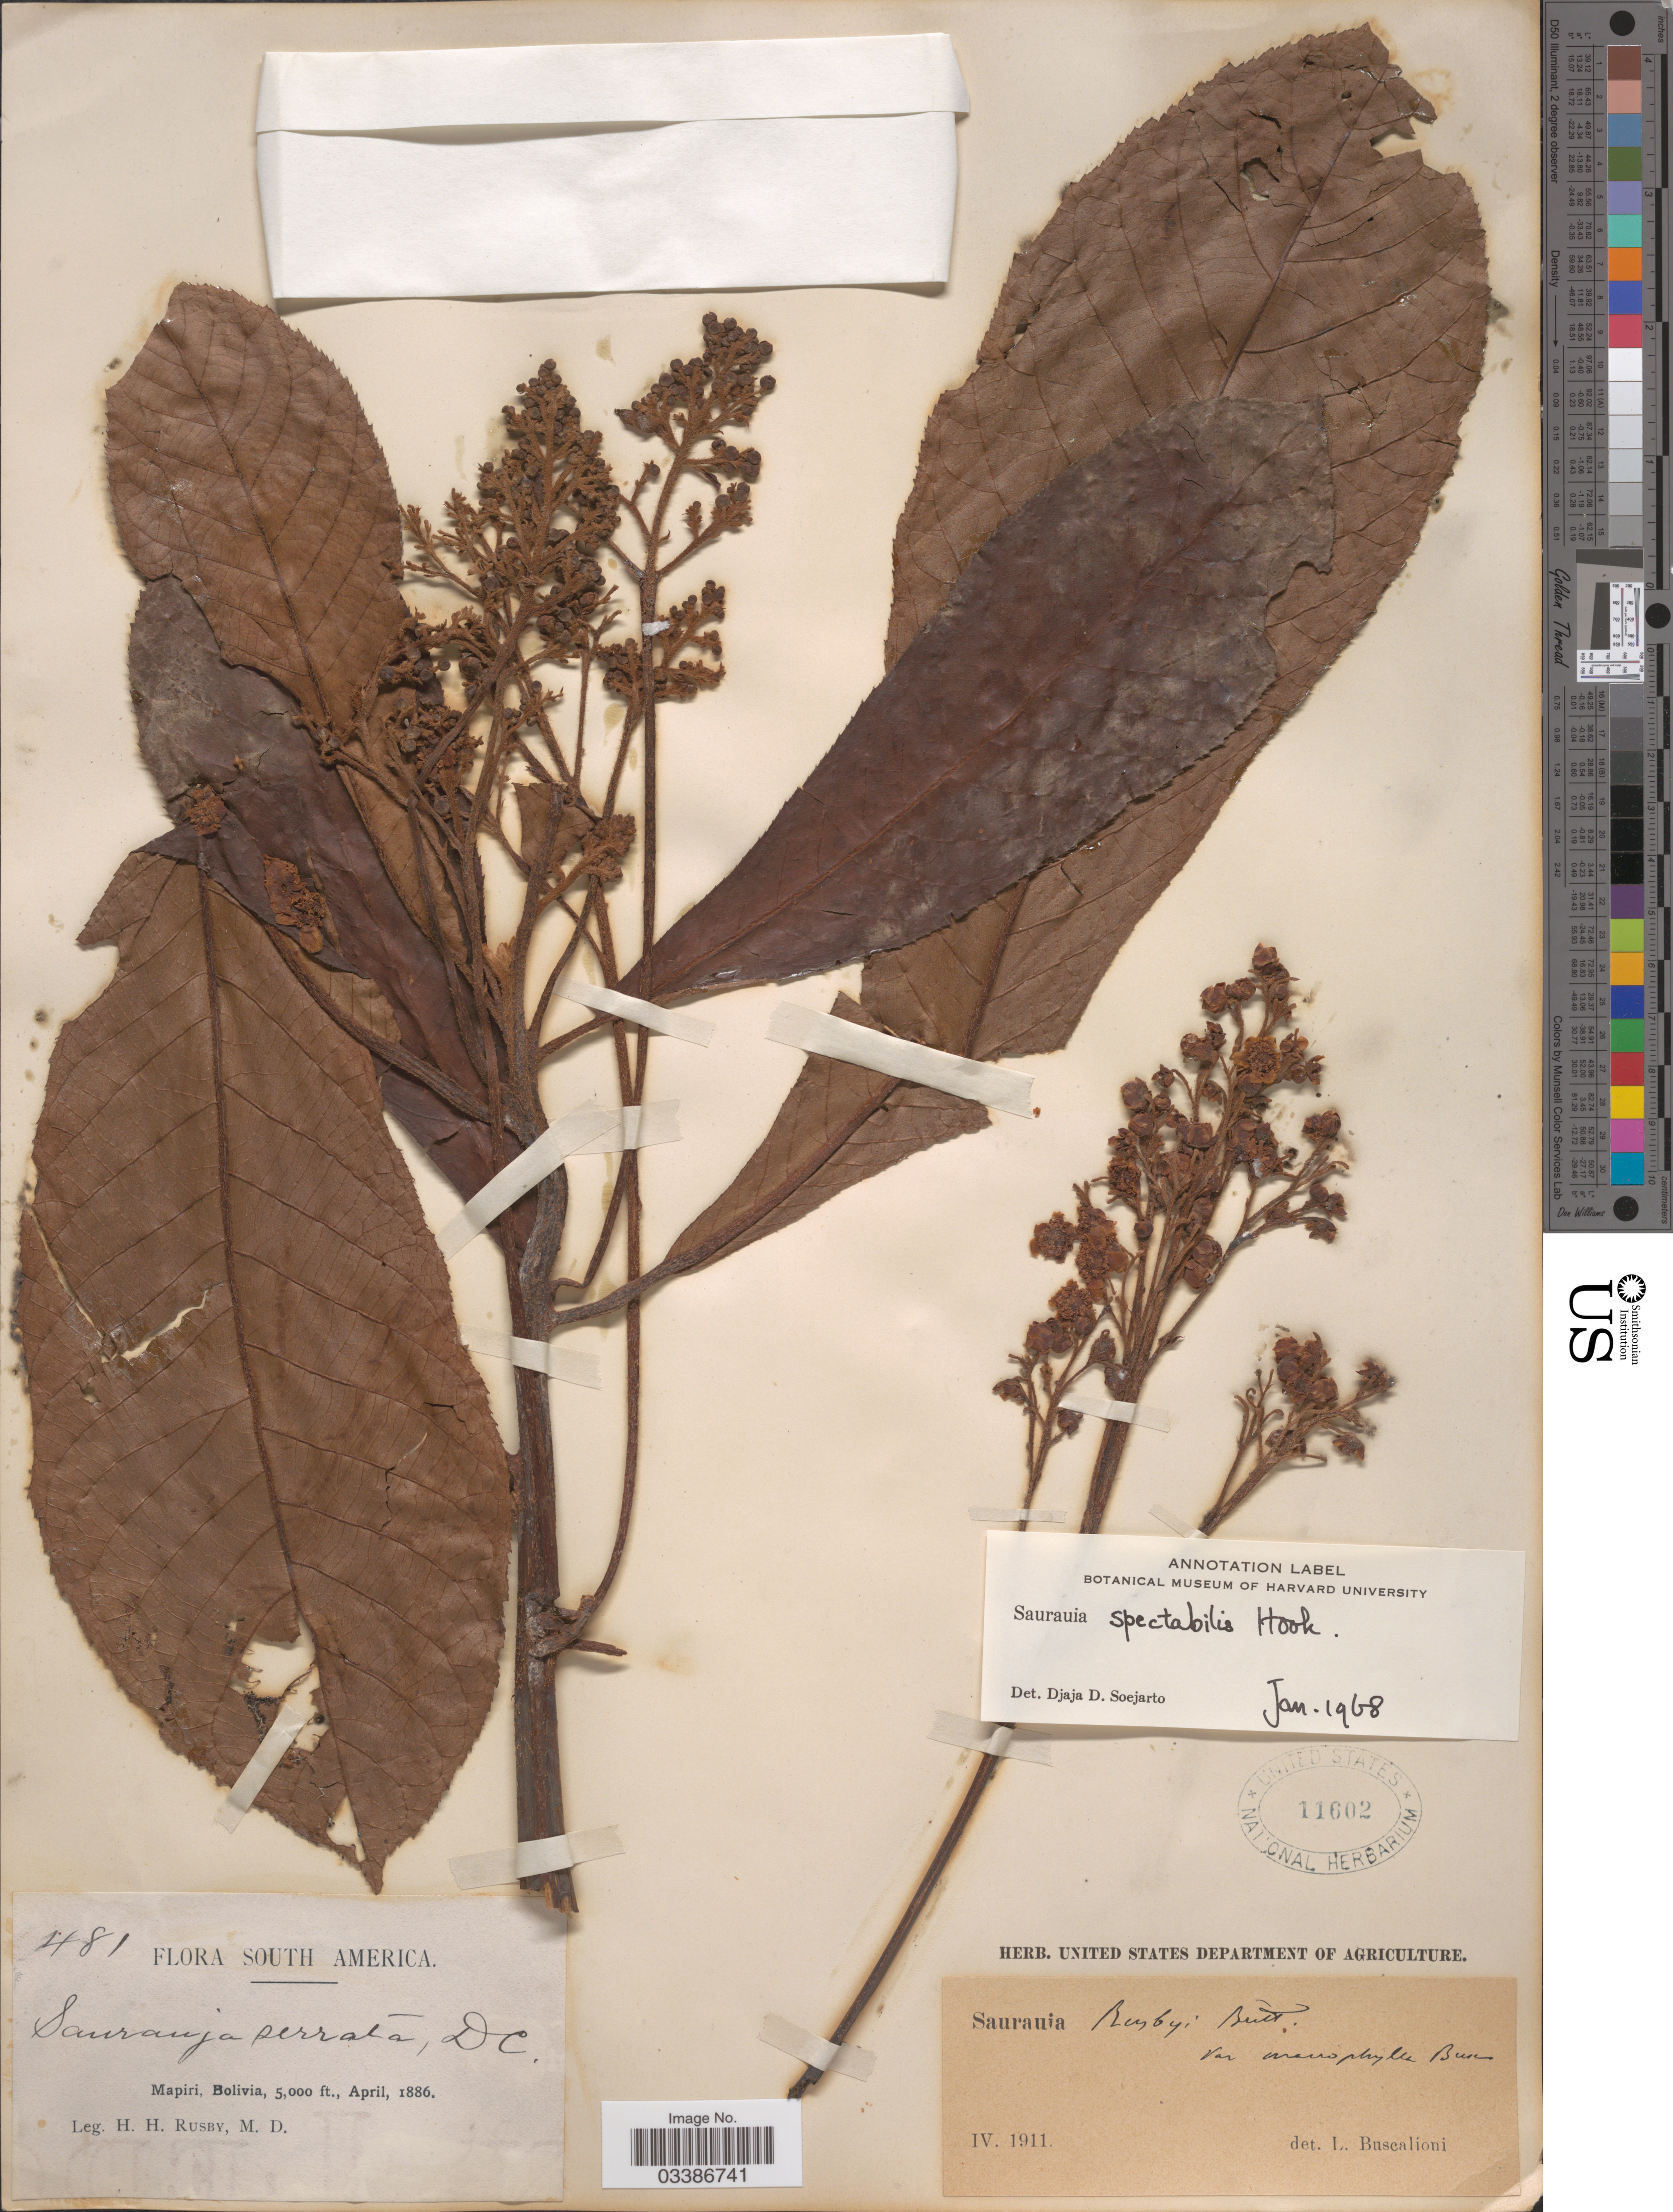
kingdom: Plantae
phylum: Tracheophyta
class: Magnoliopsida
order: Ericales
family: Actinidiaceae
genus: Saurauia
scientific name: Saurauia spectabilis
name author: Hook.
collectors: H. H. Rusby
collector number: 481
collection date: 1886-04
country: Bolivia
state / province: La Páz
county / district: Larecaja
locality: Mapiri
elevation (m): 1524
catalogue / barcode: US 11602